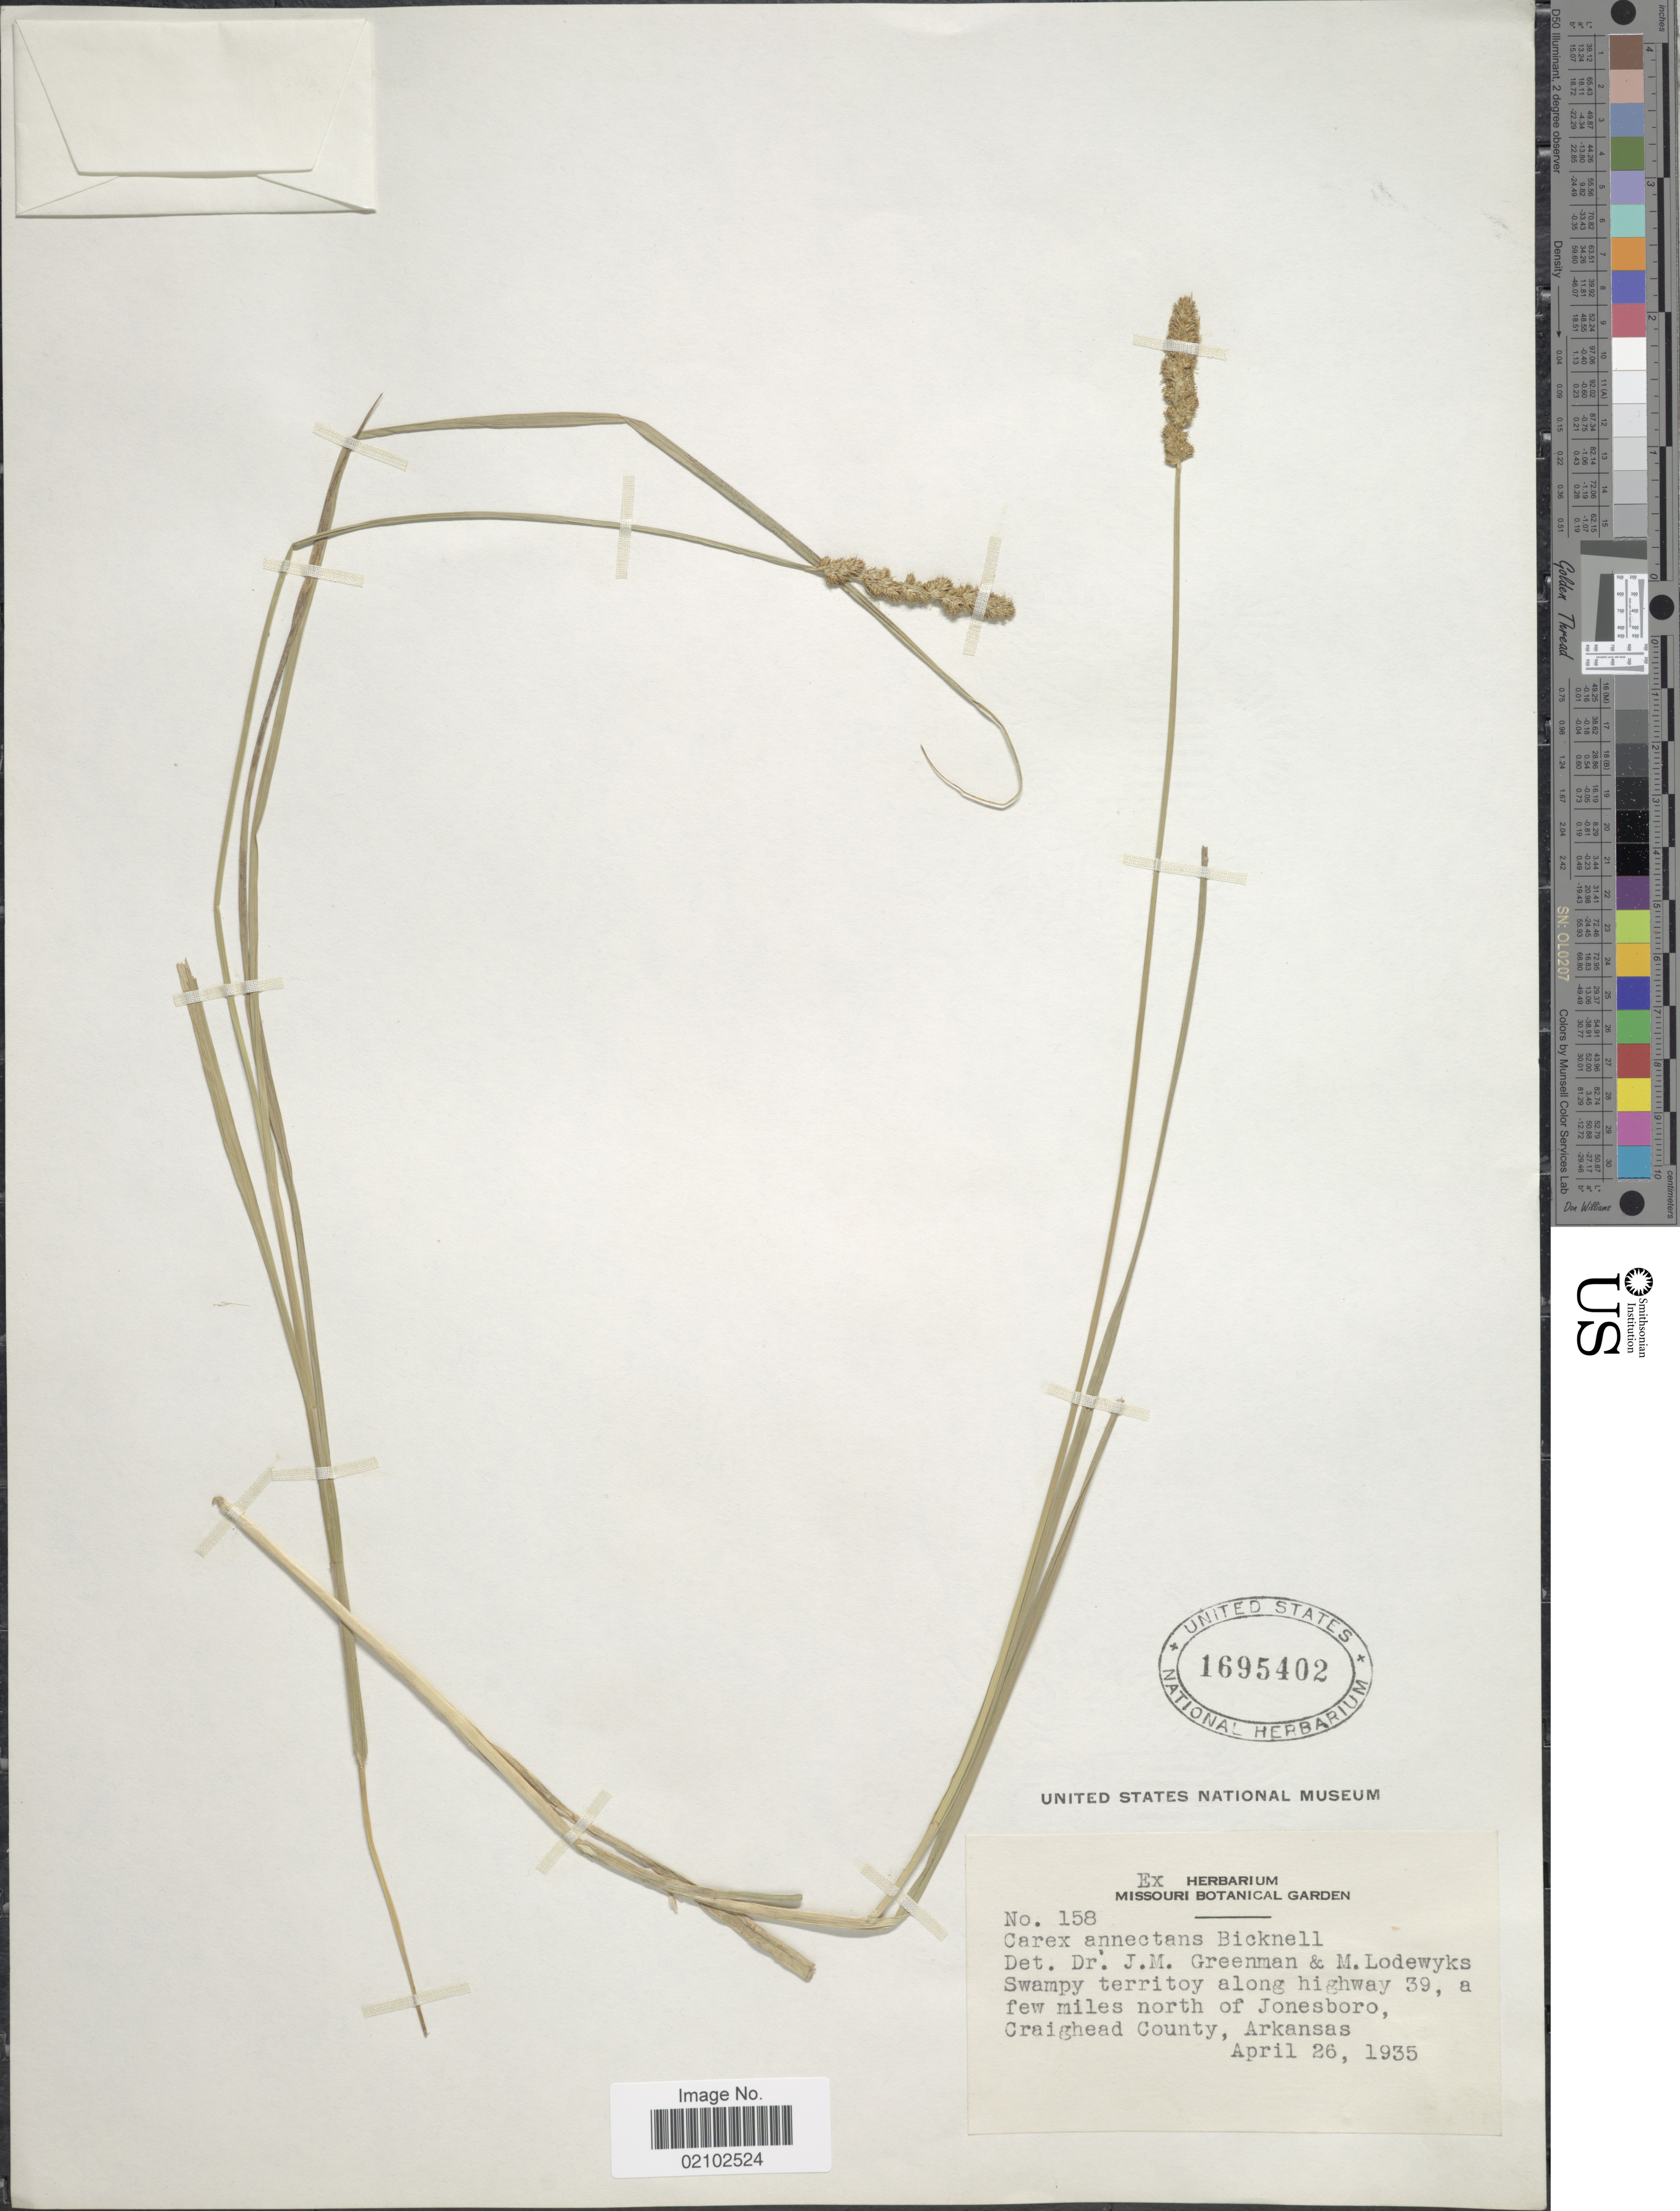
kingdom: Plantae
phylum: Tracheophyta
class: Liliopsida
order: Poales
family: Cyperaceae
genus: Carex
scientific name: Carex annectens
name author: (E.P. Bicknell) E.P. Bicknell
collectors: G. Straley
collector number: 158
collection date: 1935-04-26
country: United States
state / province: Arkansas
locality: Swampy territory along highway 39, a few miles north of Jonesboro, Craighead County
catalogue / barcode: US 1695402